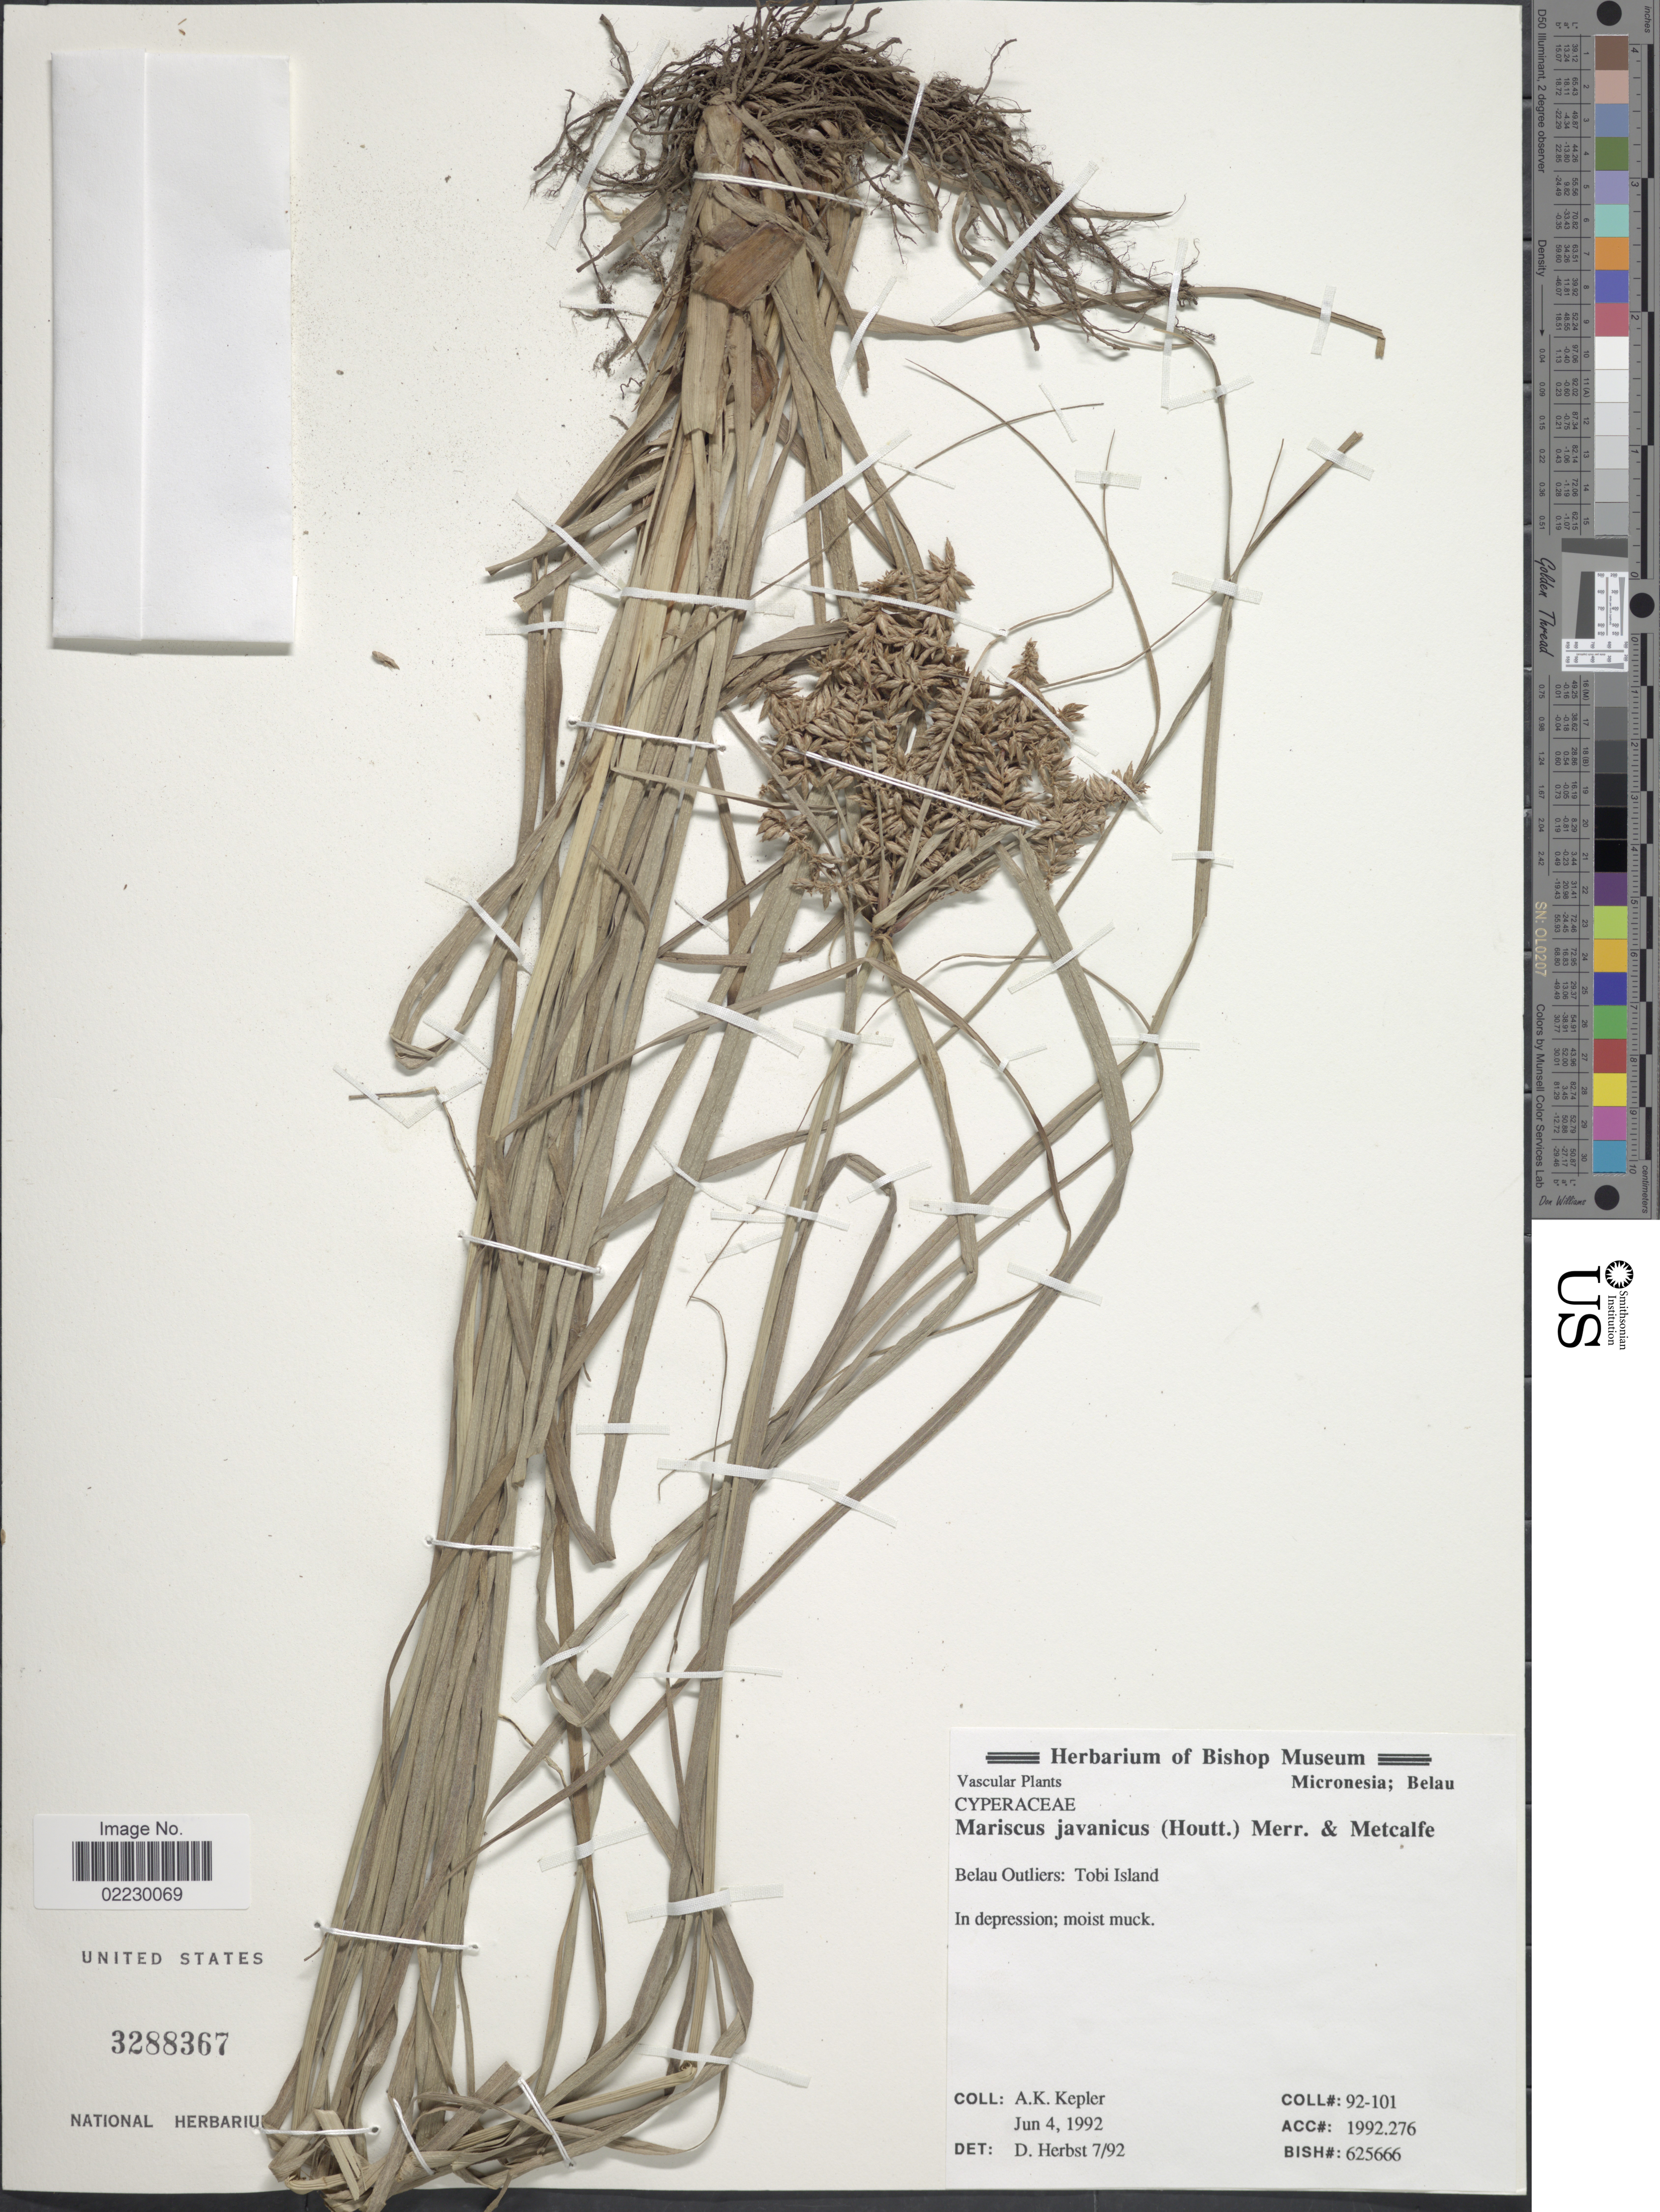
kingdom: Plantae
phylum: Tracheophyta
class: Liliopsida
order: Poales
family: Cyperaceae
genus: Cyperus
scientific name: Cyperus javanicus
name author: Houtt.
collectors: A. K. Kepler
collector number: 92-101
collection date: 1992-06-04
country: Palau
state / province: Belau Outliers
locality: Micronesia, Belau, Belau Outliers, Tobi Island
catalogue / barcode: US 3288367